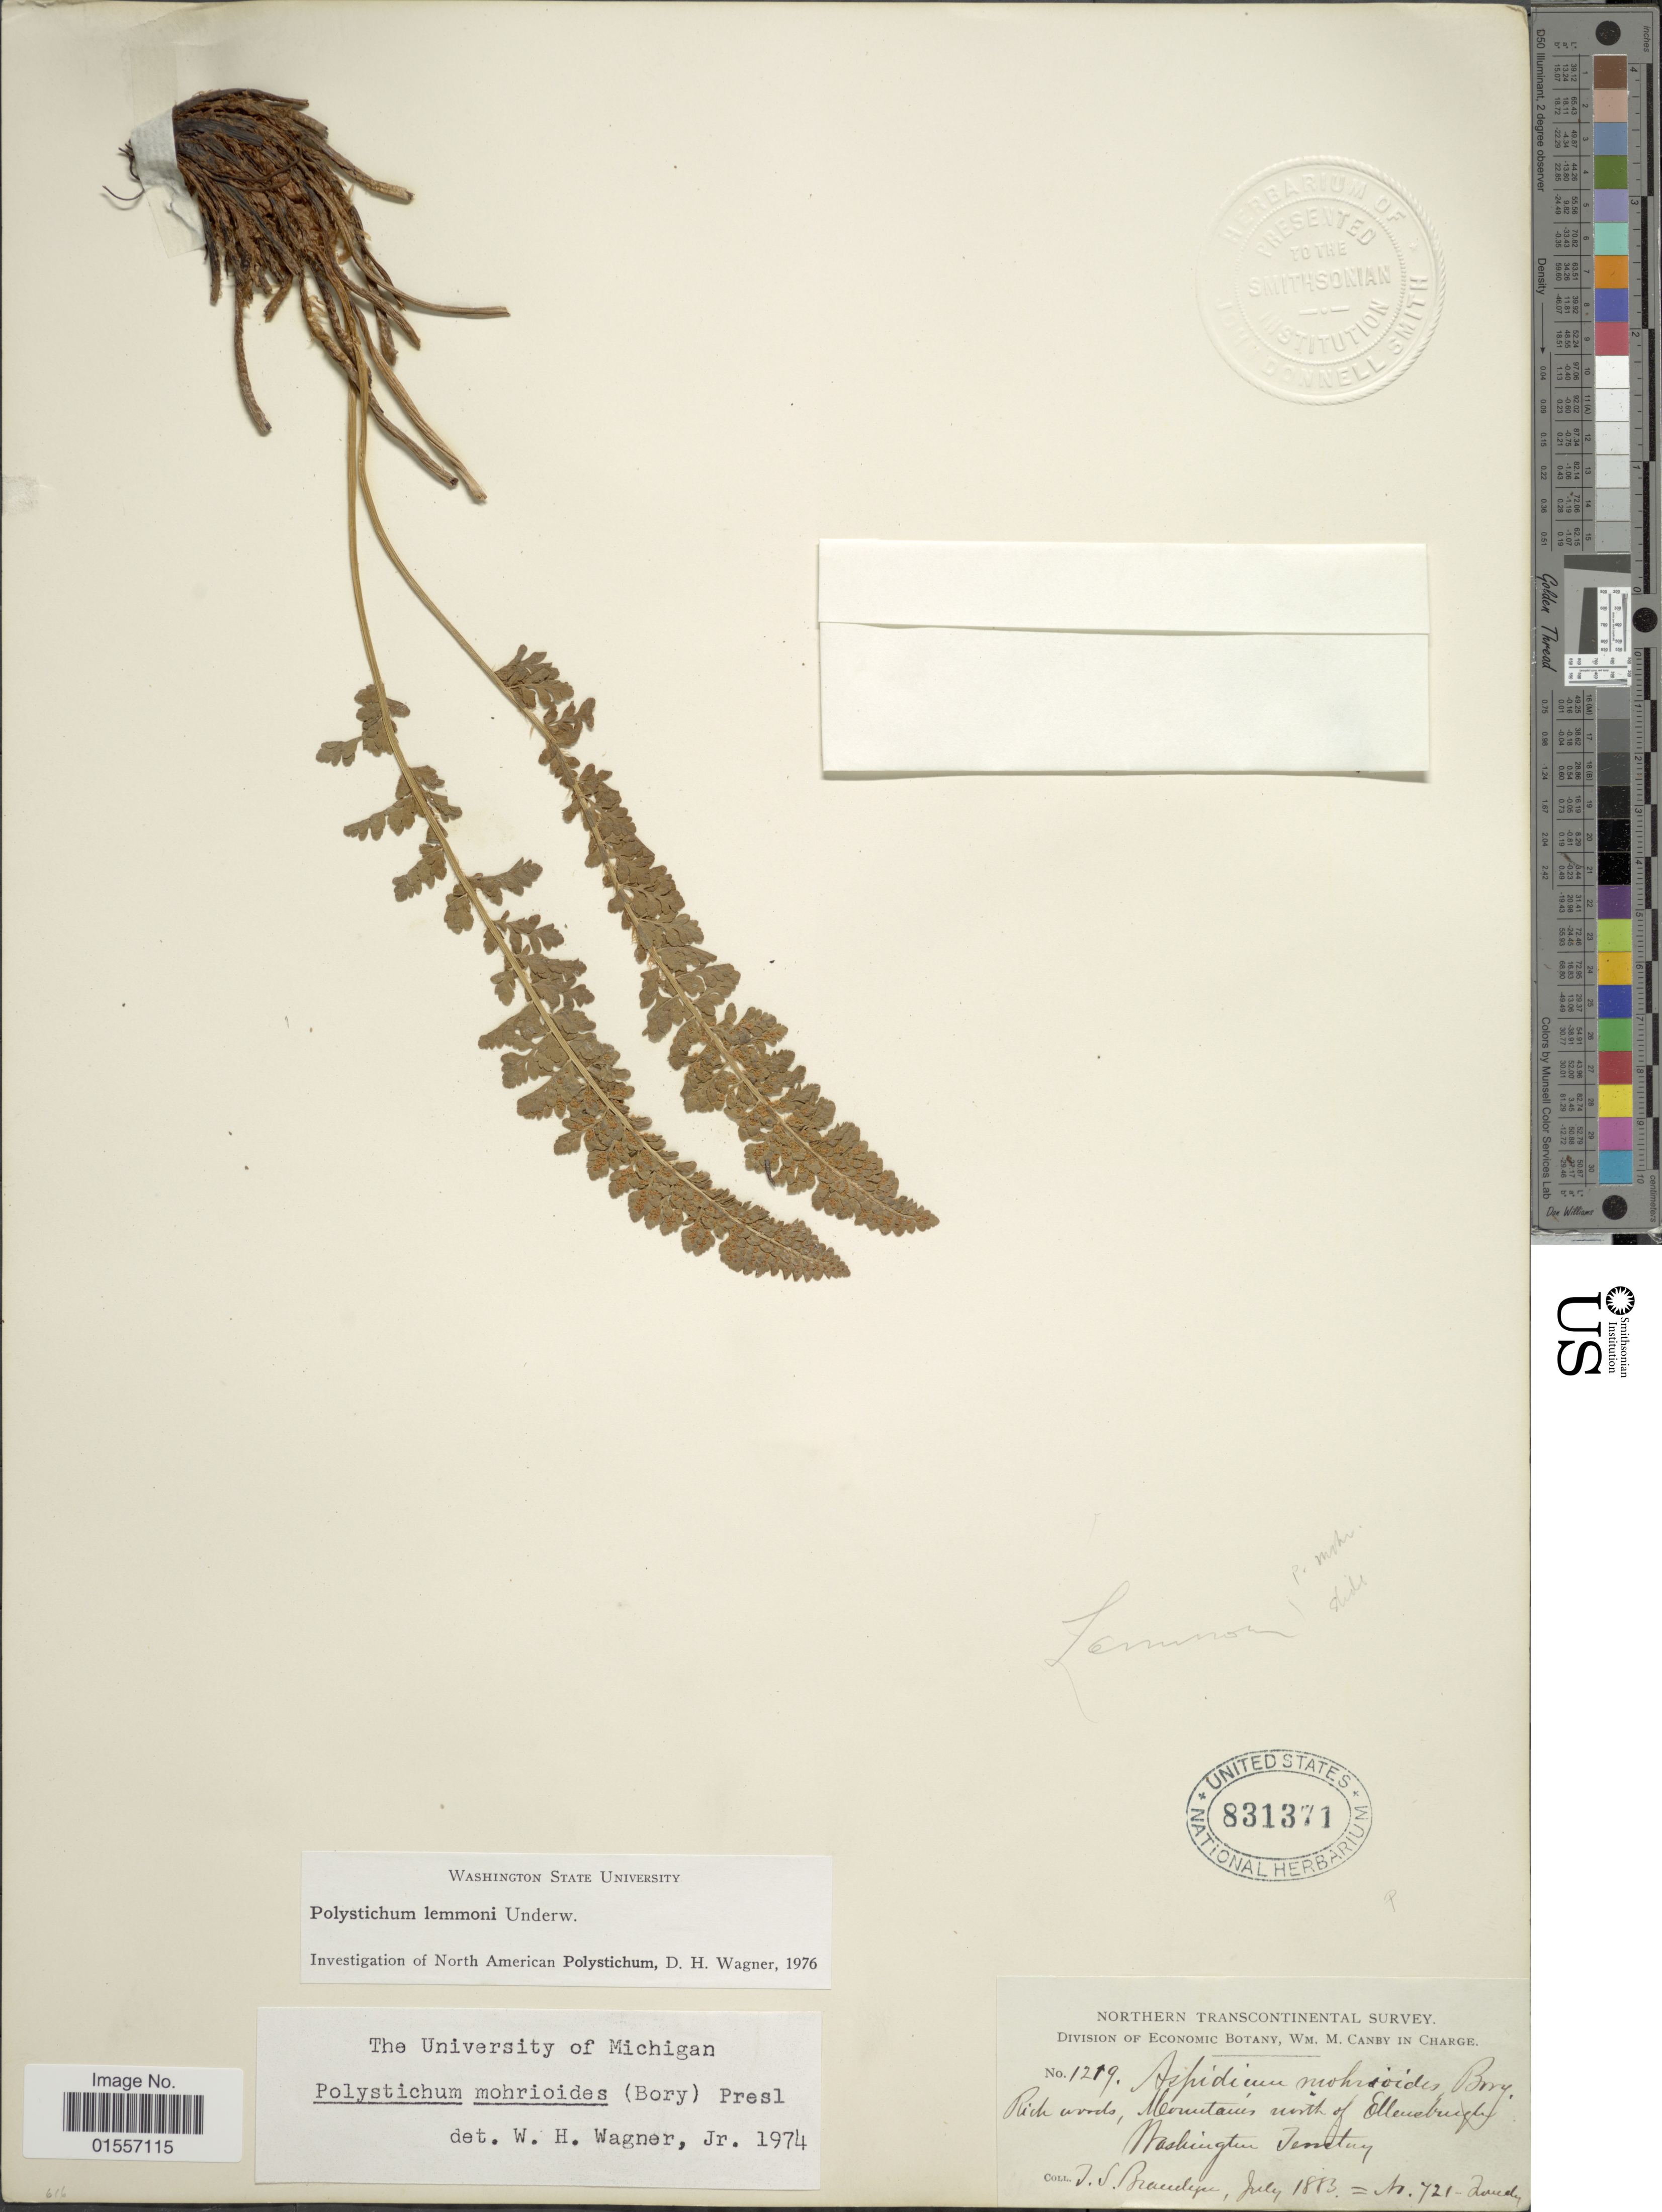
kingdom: Plantae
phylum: Tracheophyta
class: Polypodiopsida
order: Polypodiales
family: Dryopteridaceae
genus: Polystichum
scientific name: Polystichum lemmonii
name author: Underw.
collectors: J. S. Brandegee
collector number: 1219/721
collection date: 1883-07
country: United States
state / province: Washington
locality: Northern Transcontinental, Mountains north of Ellensburgh, Washington Territory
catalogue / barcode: US 831371